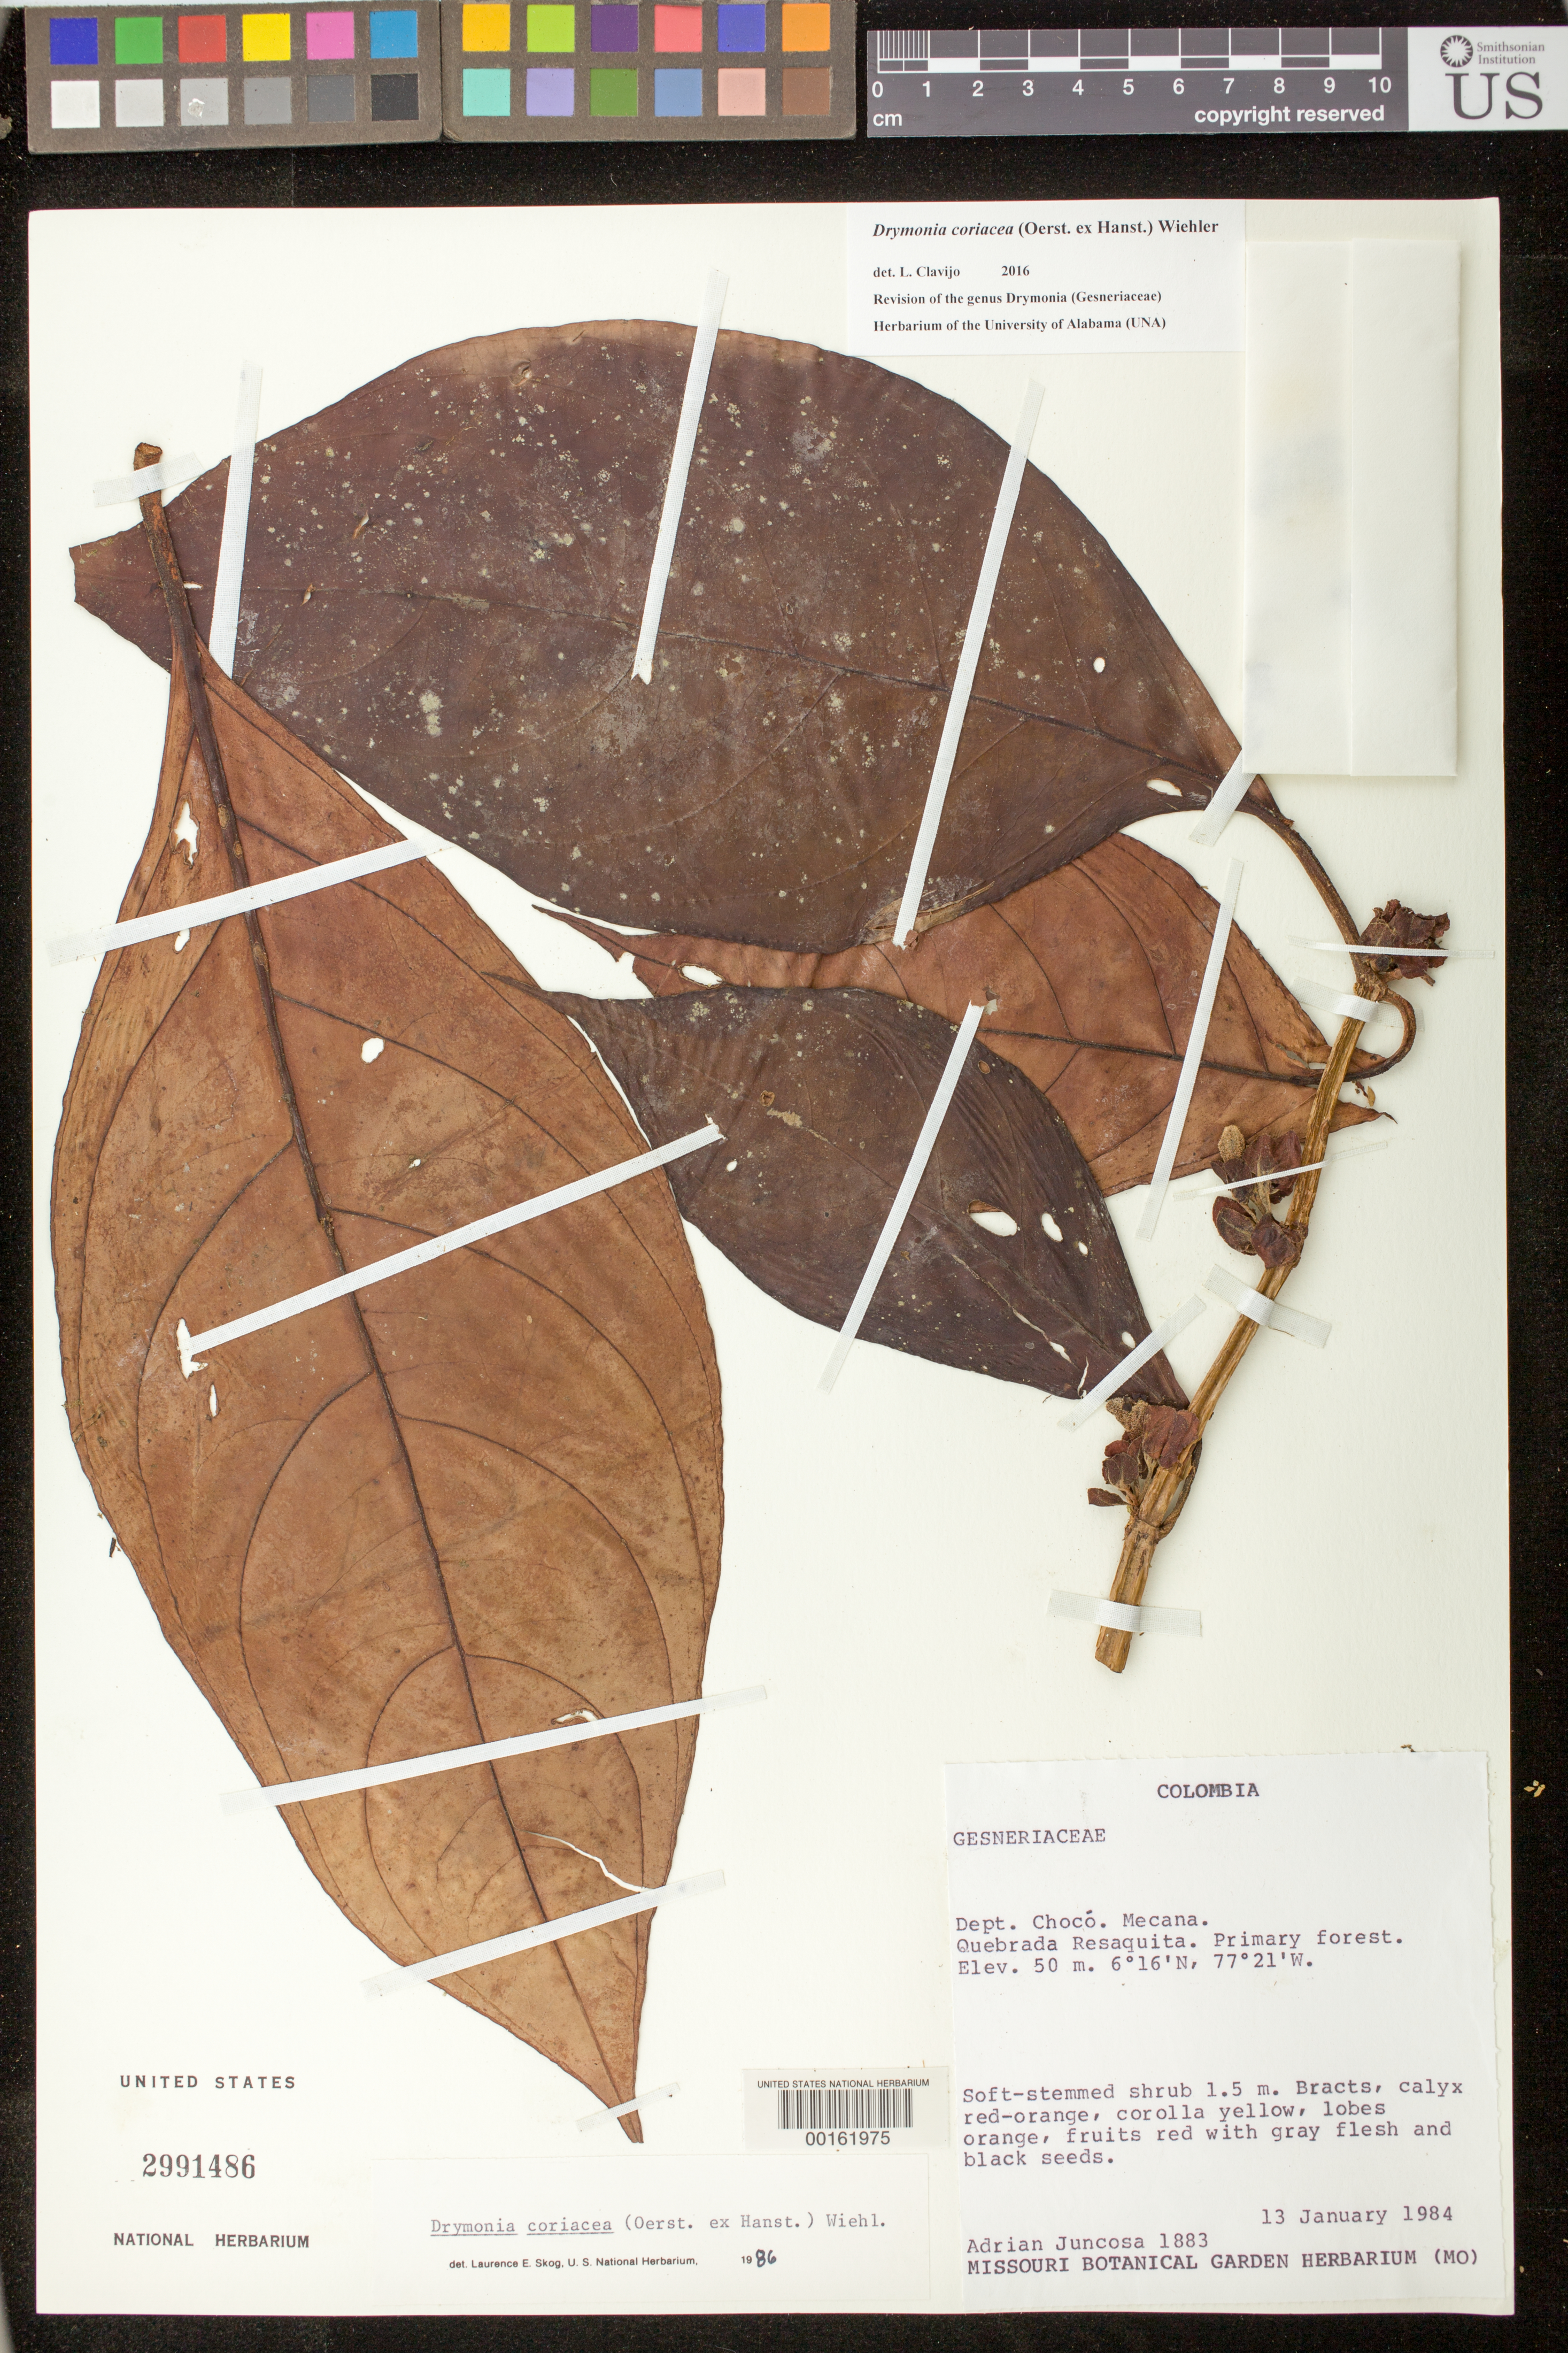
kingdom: Plantae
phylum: Tracheophyta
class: Magnoliopsida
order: Lamiales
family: Gesneriaceae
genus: Drymonia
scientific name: Drymonia coriacea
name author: (Oerst. ex Hanst.) Wiehler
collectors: A. Juncosa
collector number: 1883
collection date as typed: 13 Jan 1984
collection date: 1984-01-13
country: Colombia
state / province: Chocó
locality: Mecana, Quebrada Resaquita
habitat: Primary forest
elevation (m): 50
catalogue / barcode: US 2991486